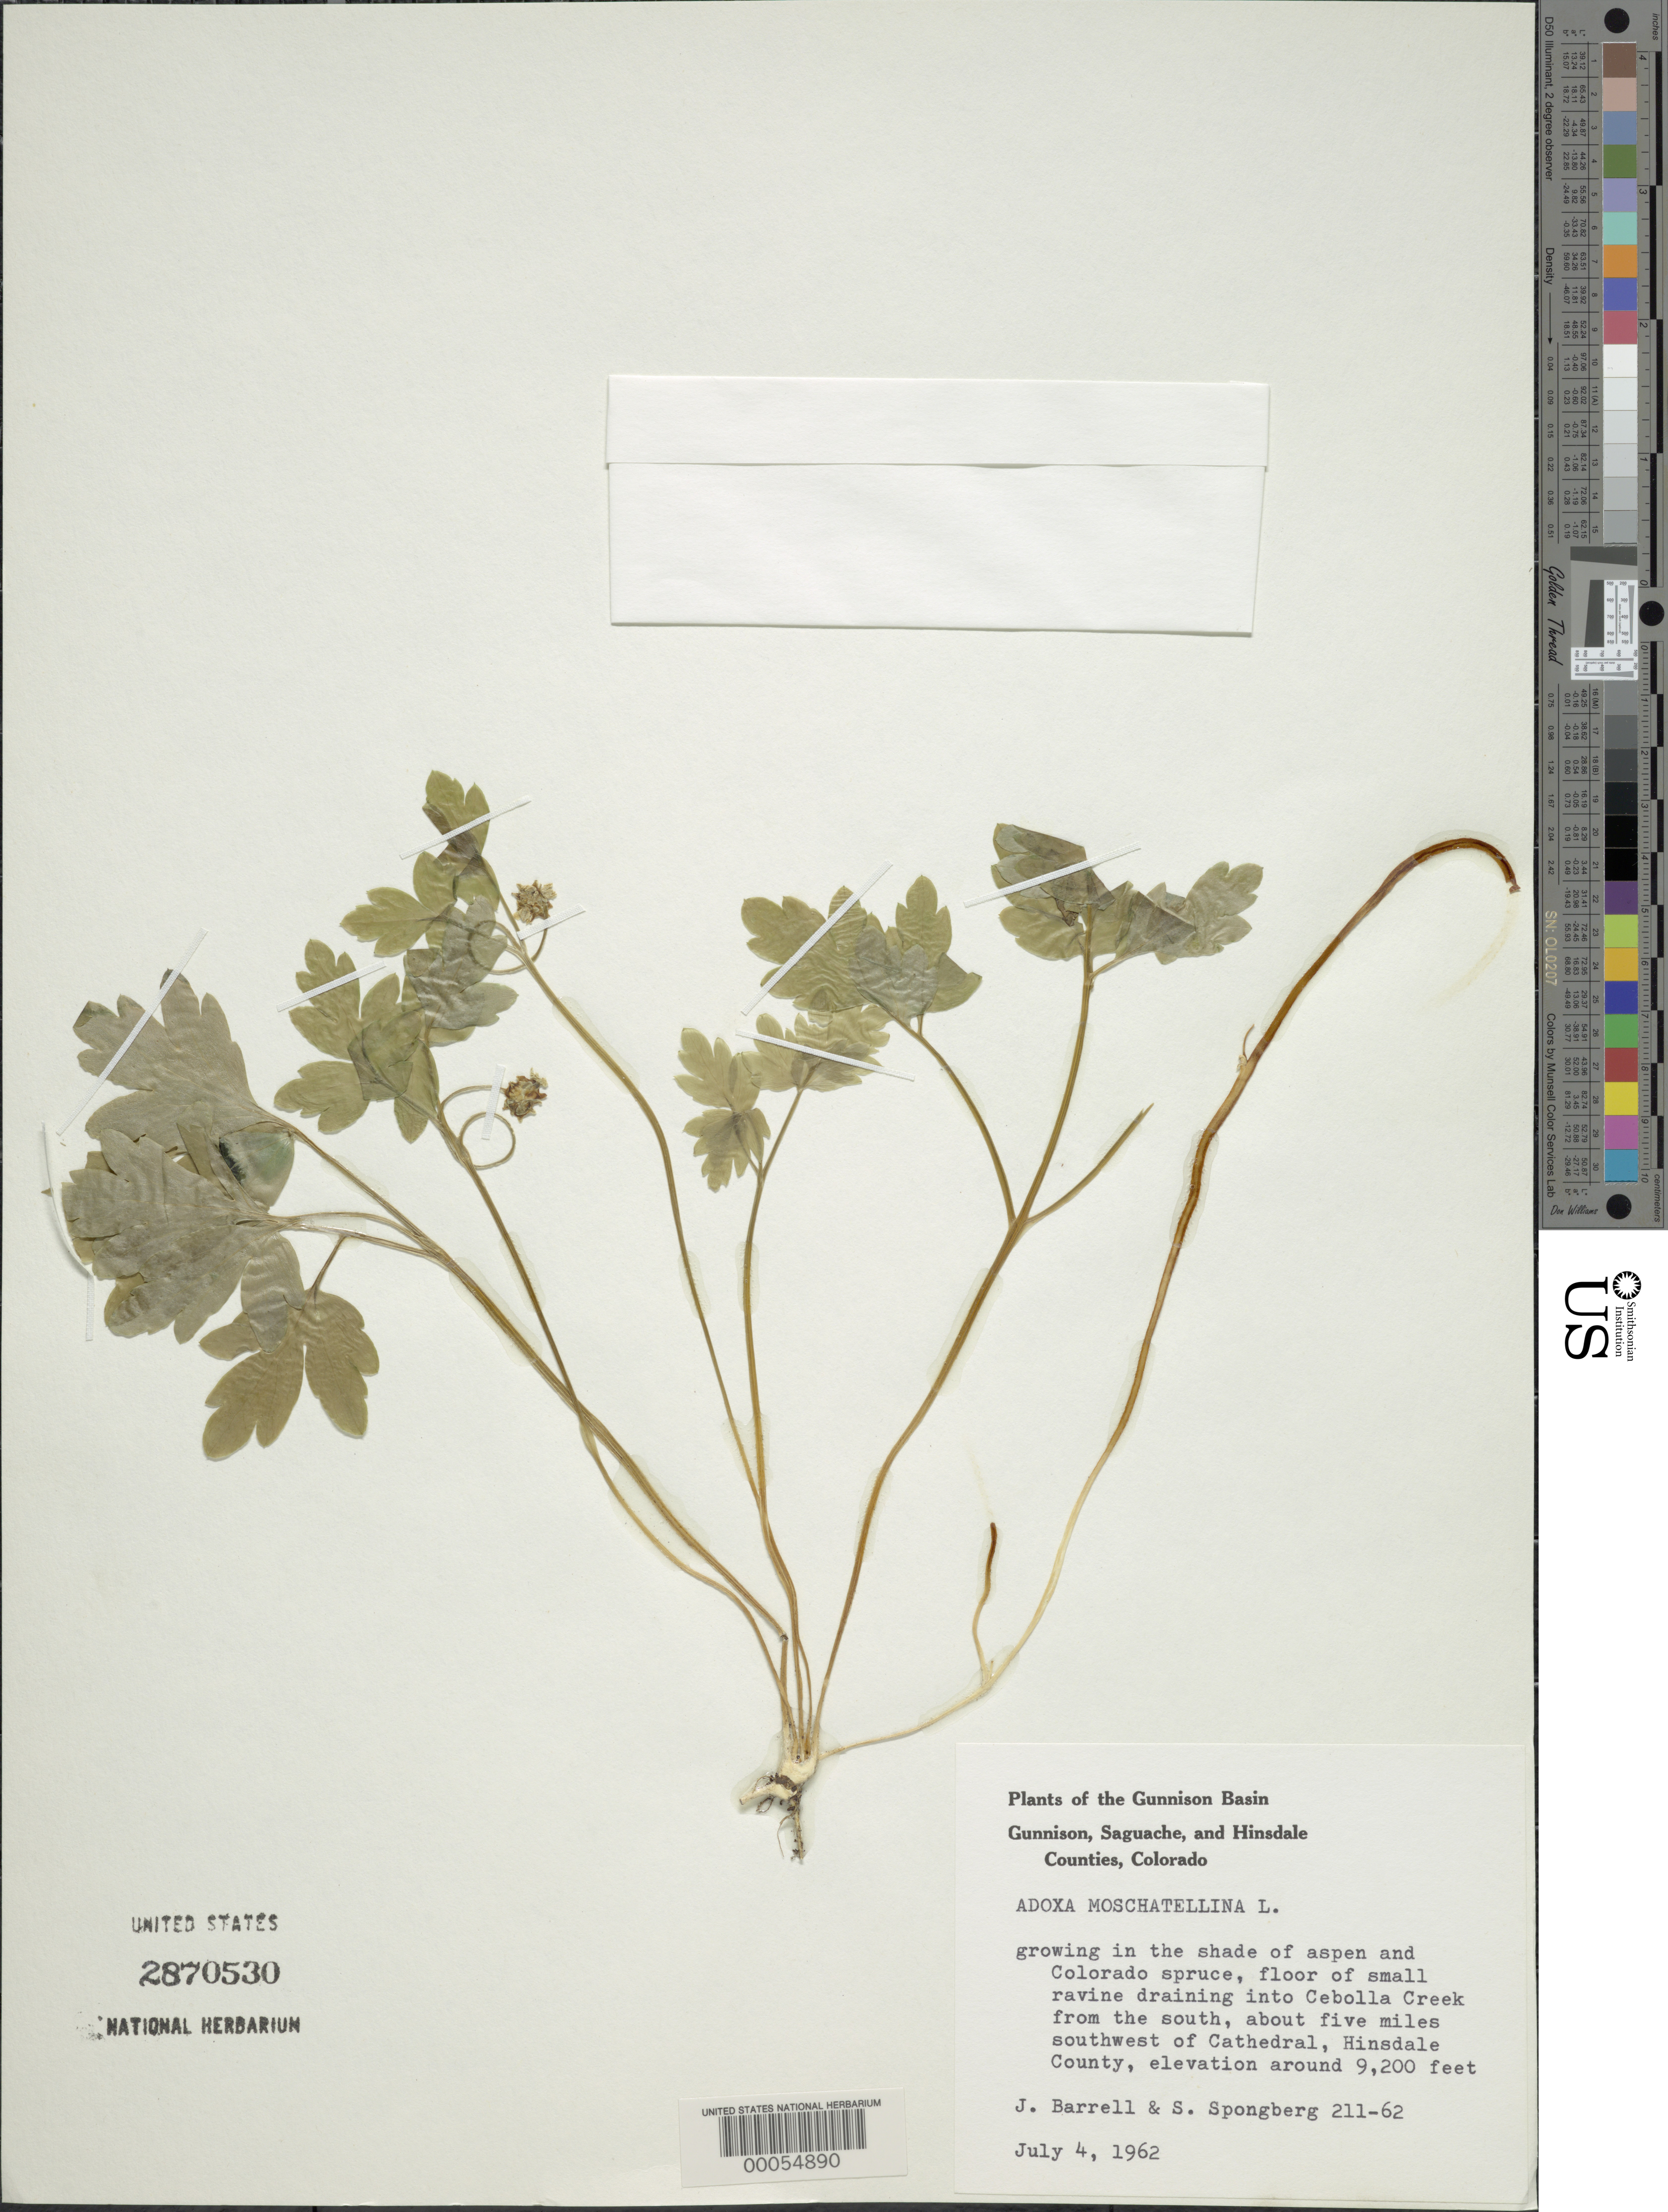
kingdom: Plantae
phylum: Tracheophyta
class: Magnoliopsida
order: Dipsacales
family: Viburnaceae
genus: Adoxa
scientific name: Adoxa moschatellina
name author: L.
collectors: J. Barrell & S. A.Spongberg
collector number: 211-62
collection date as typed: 04 Jul 1962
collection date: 1962-07-04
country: United States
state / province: Colorado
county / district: Hinsdale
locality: Cebolla creek, about 5 mi sw of cathedral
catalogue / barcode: US 2870530